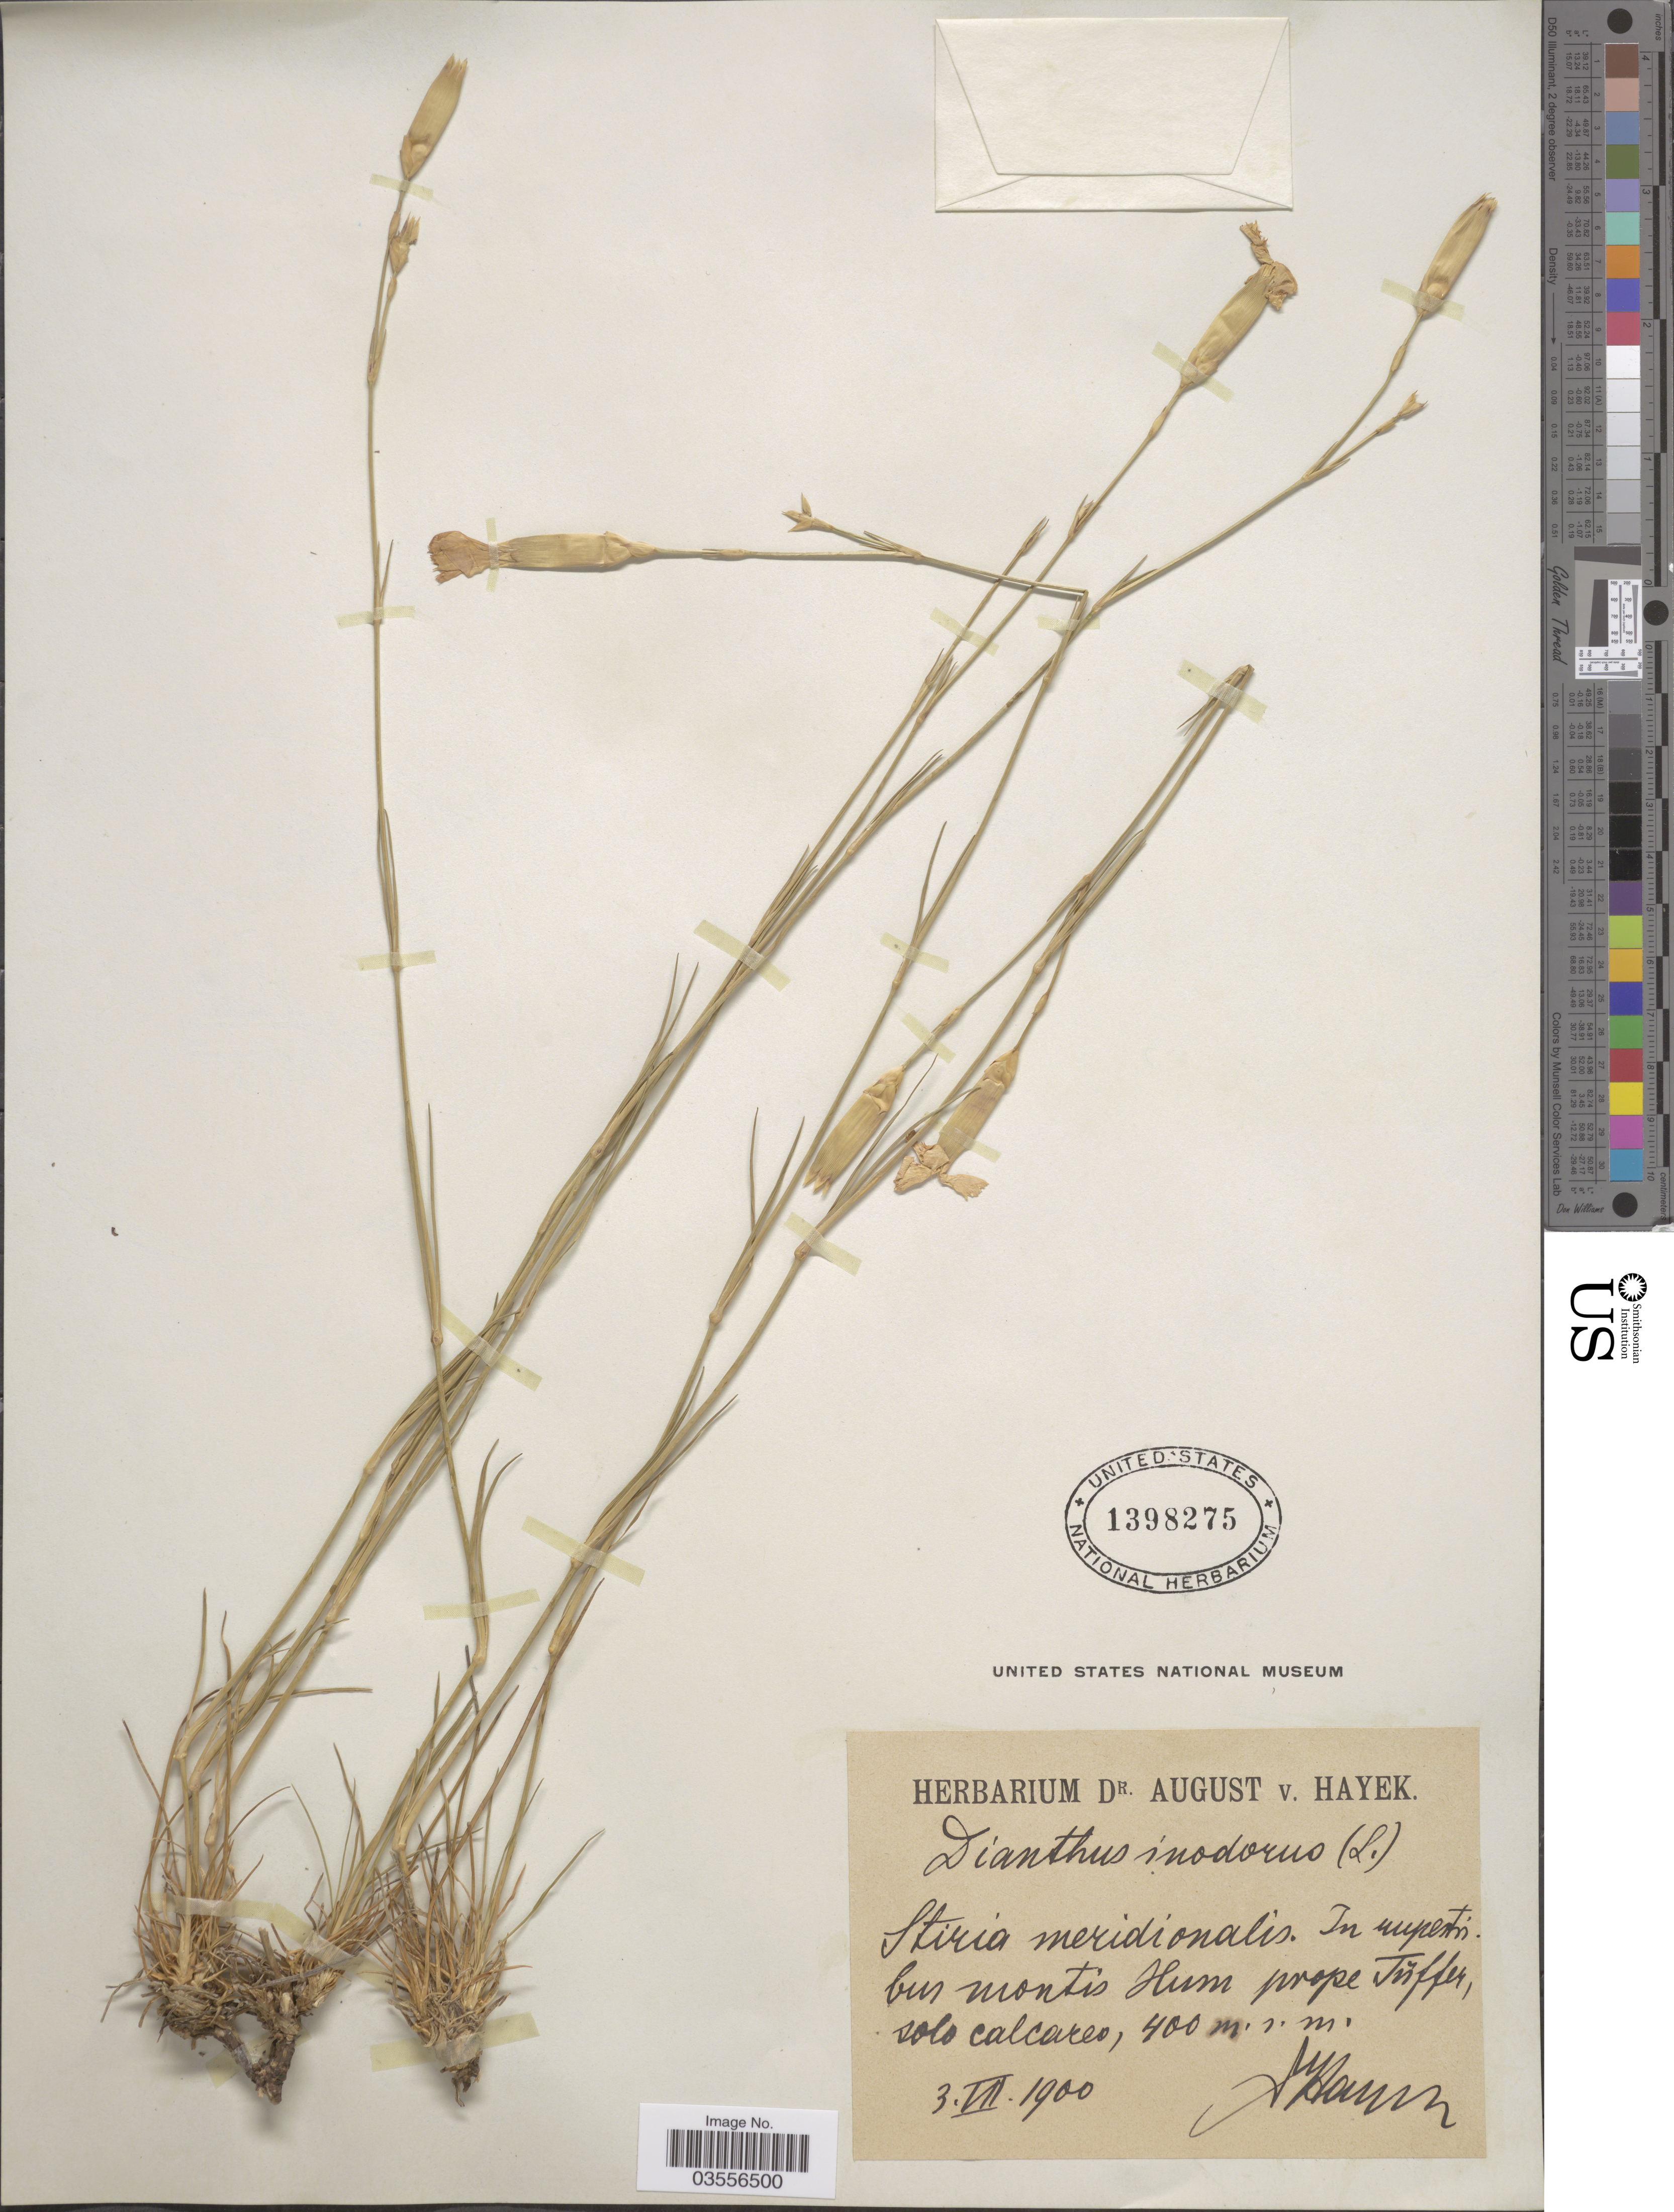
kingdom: Plantae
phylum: Tracheophyta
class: Magnoliopsida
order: Caryophyllales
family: Caryophyllaceae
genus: Dianthus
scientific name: Dianthus inodorus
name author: (L.) Gaertn.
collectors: A. A. von Hayek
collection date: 1900-07-03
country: Austria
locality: Stiria meridionalis. In rupestribus montis Hum prope Tüffer.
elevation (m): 400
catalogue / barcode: US 1398275